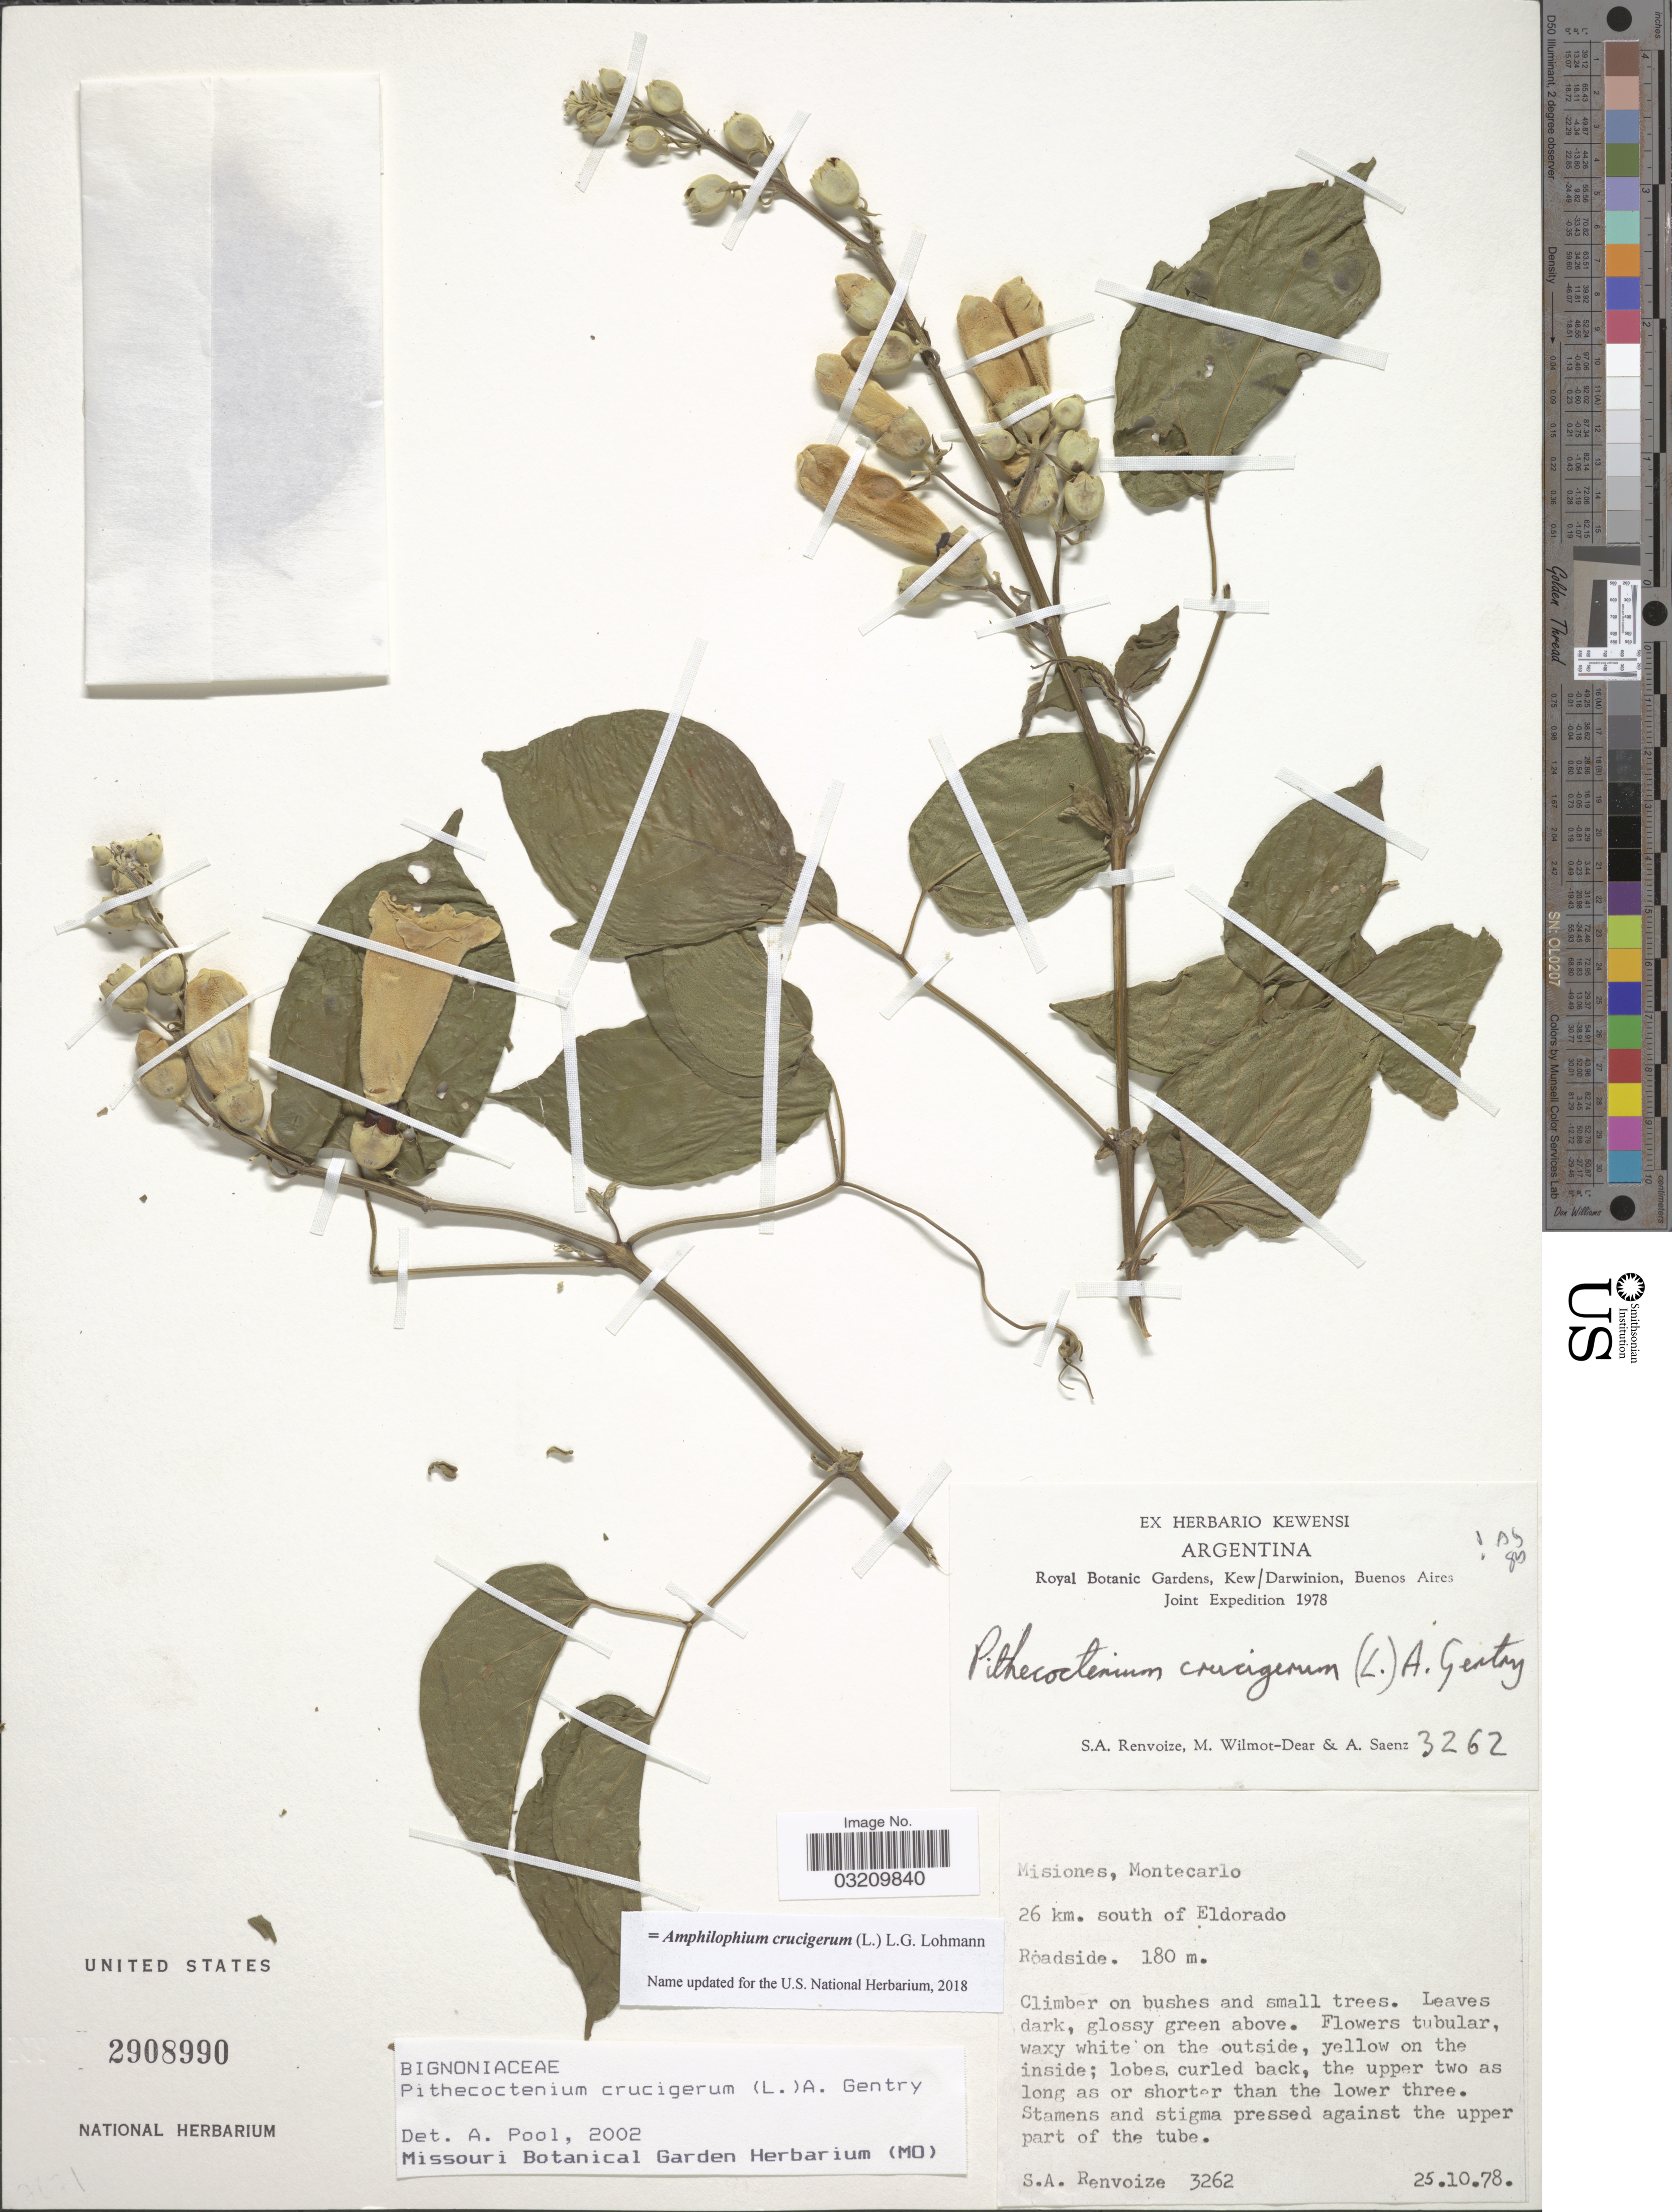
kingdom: Plantae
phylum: Tracheophyta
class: Magnoliopsida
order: Lamiales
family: Bignoniaceae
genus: Amphilophium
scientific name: Amphilophium crucigerum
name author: (L.) L.G. Lohmann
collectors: S. A. Renvoize, M. Wilmot-Dear & A. Saenz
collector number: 3262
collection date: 1978-10-25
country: Argentina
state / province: Misiones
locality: Montecarlo, 26 km. south of Eldorado.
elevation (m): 180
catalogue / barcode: US 2908990